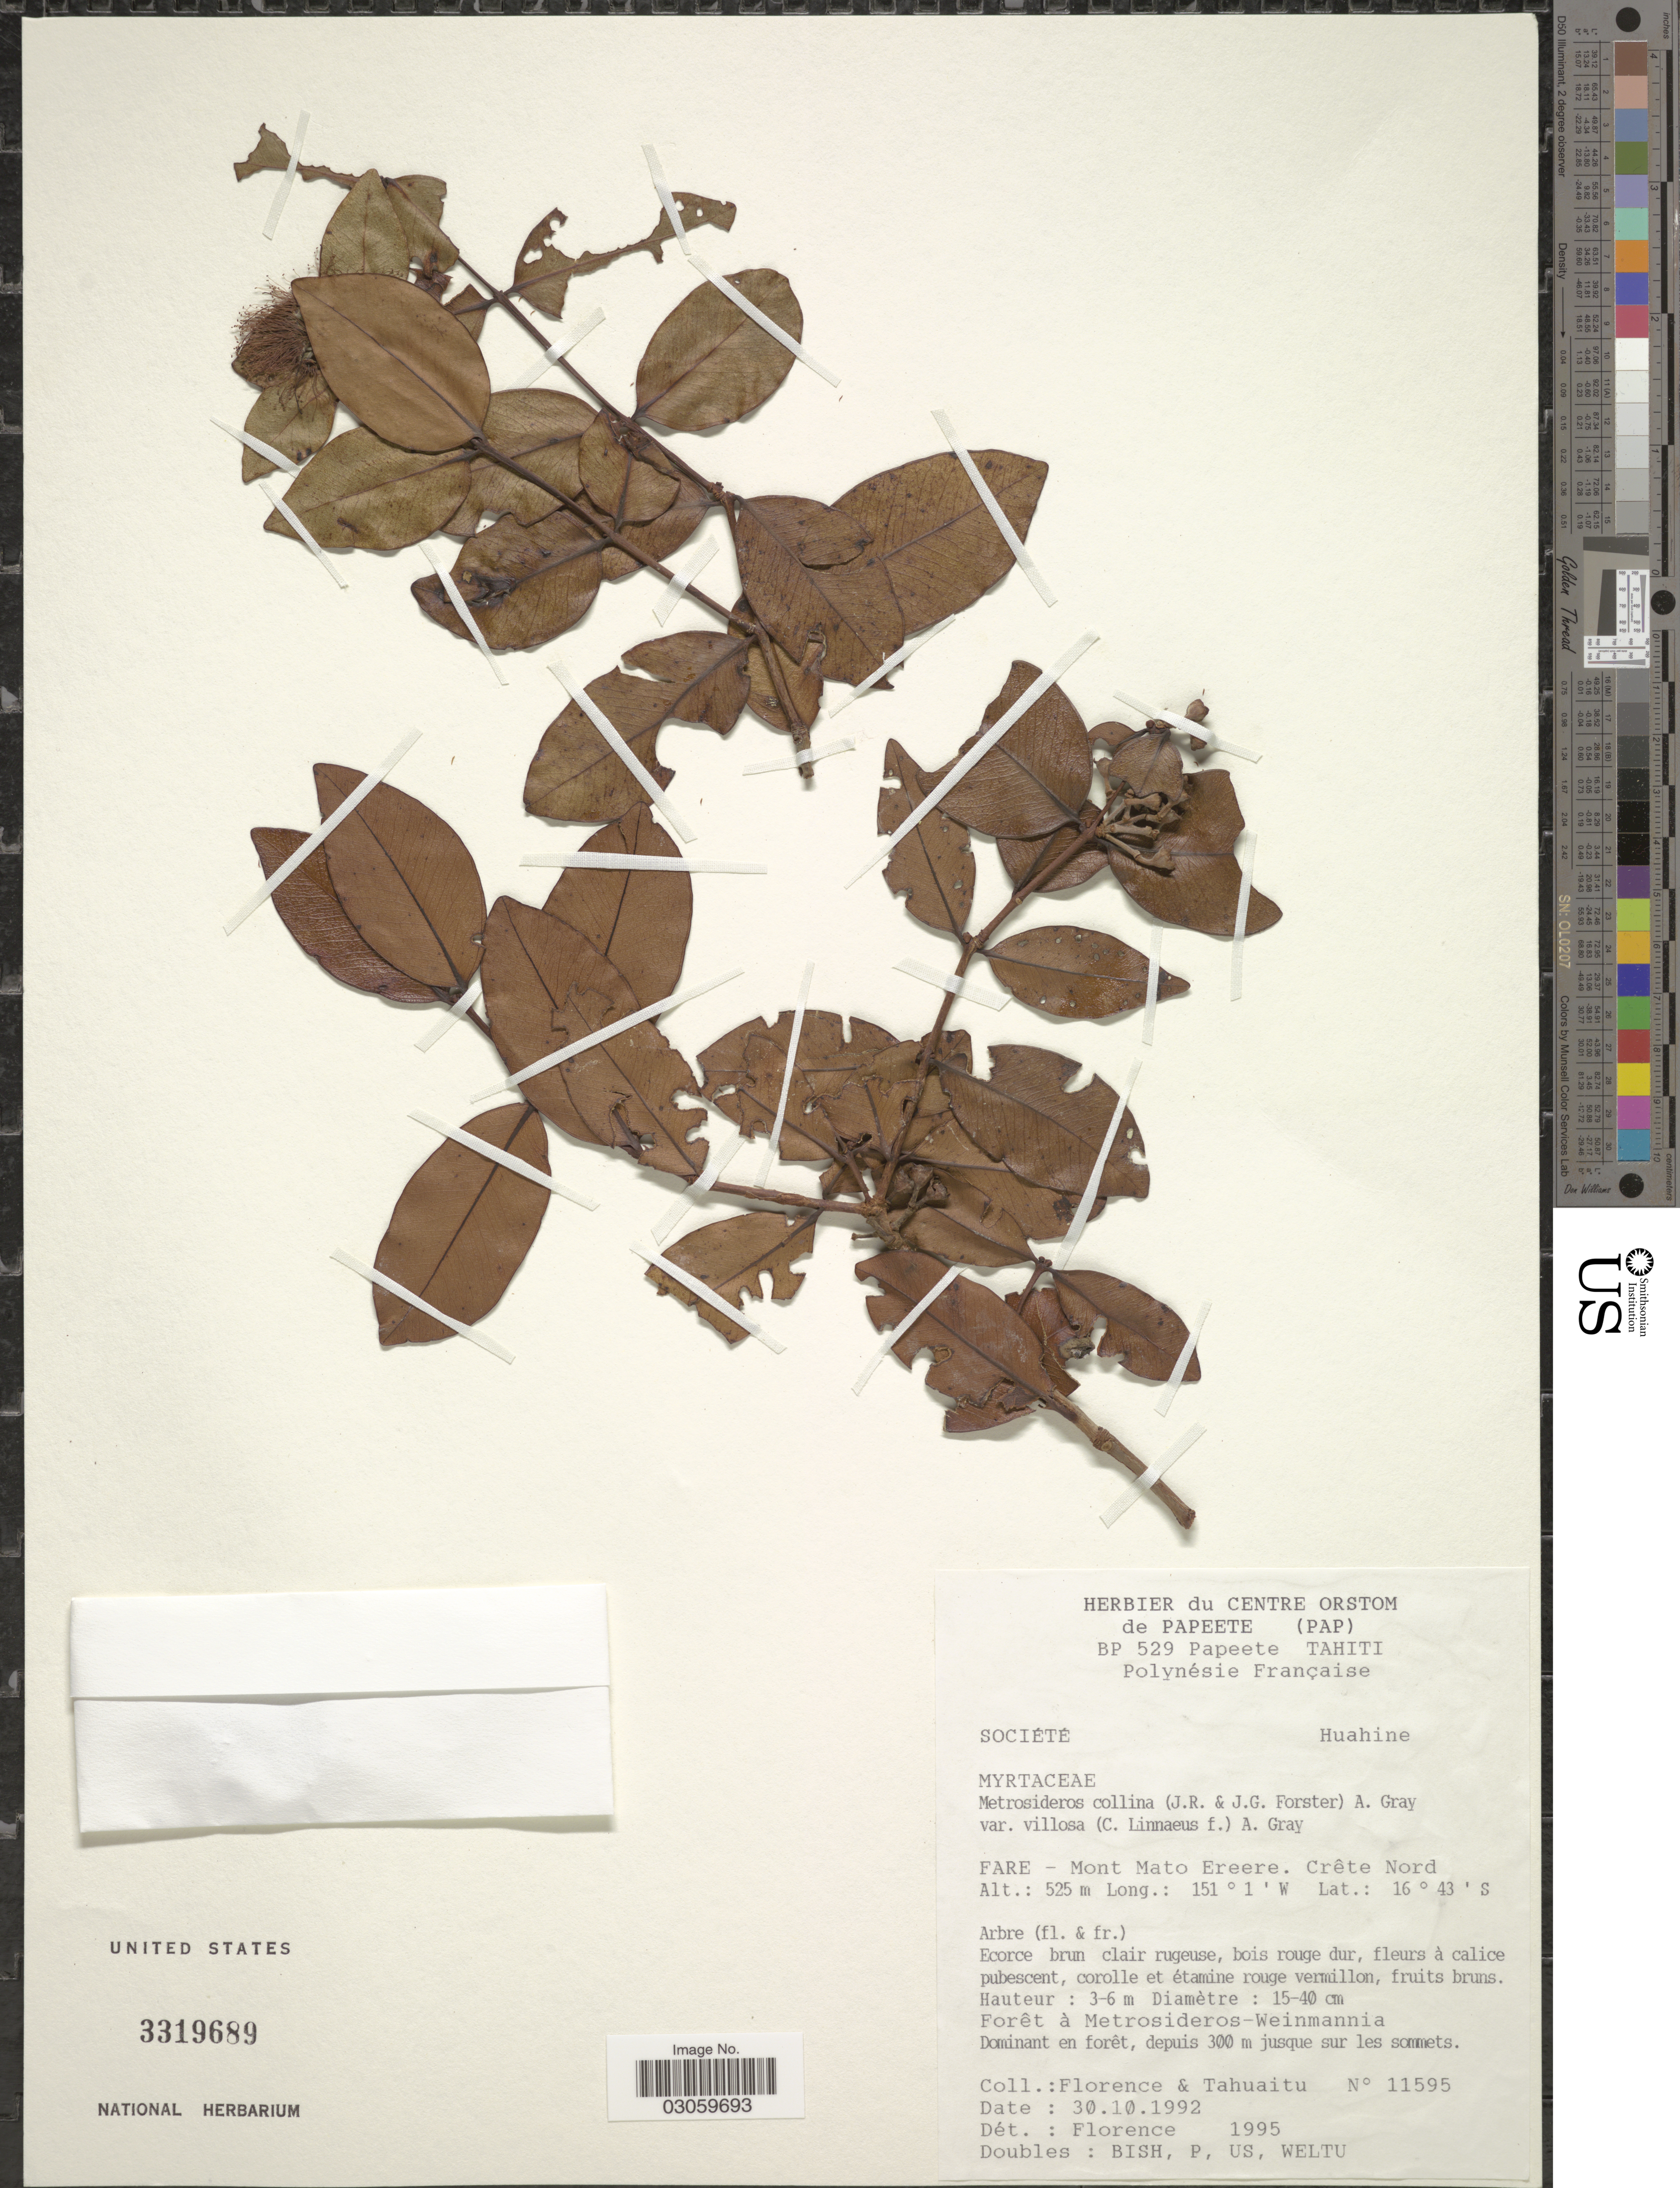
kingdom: Plantae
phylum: Tracheophyta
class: Magnoliopsida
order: Myrtales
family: Myrtaceae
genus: Metrosideros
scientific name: Metrosideros villosa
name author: (L. f.) Sm.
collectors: -. Florence & -. Tahuaitu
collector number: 11595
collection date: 1992-10-30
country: French Polynesia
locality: Societe. Huahine. Fare - Mont Mato Ereere. Crête Nord.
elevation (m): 525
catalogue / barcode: US 3319689